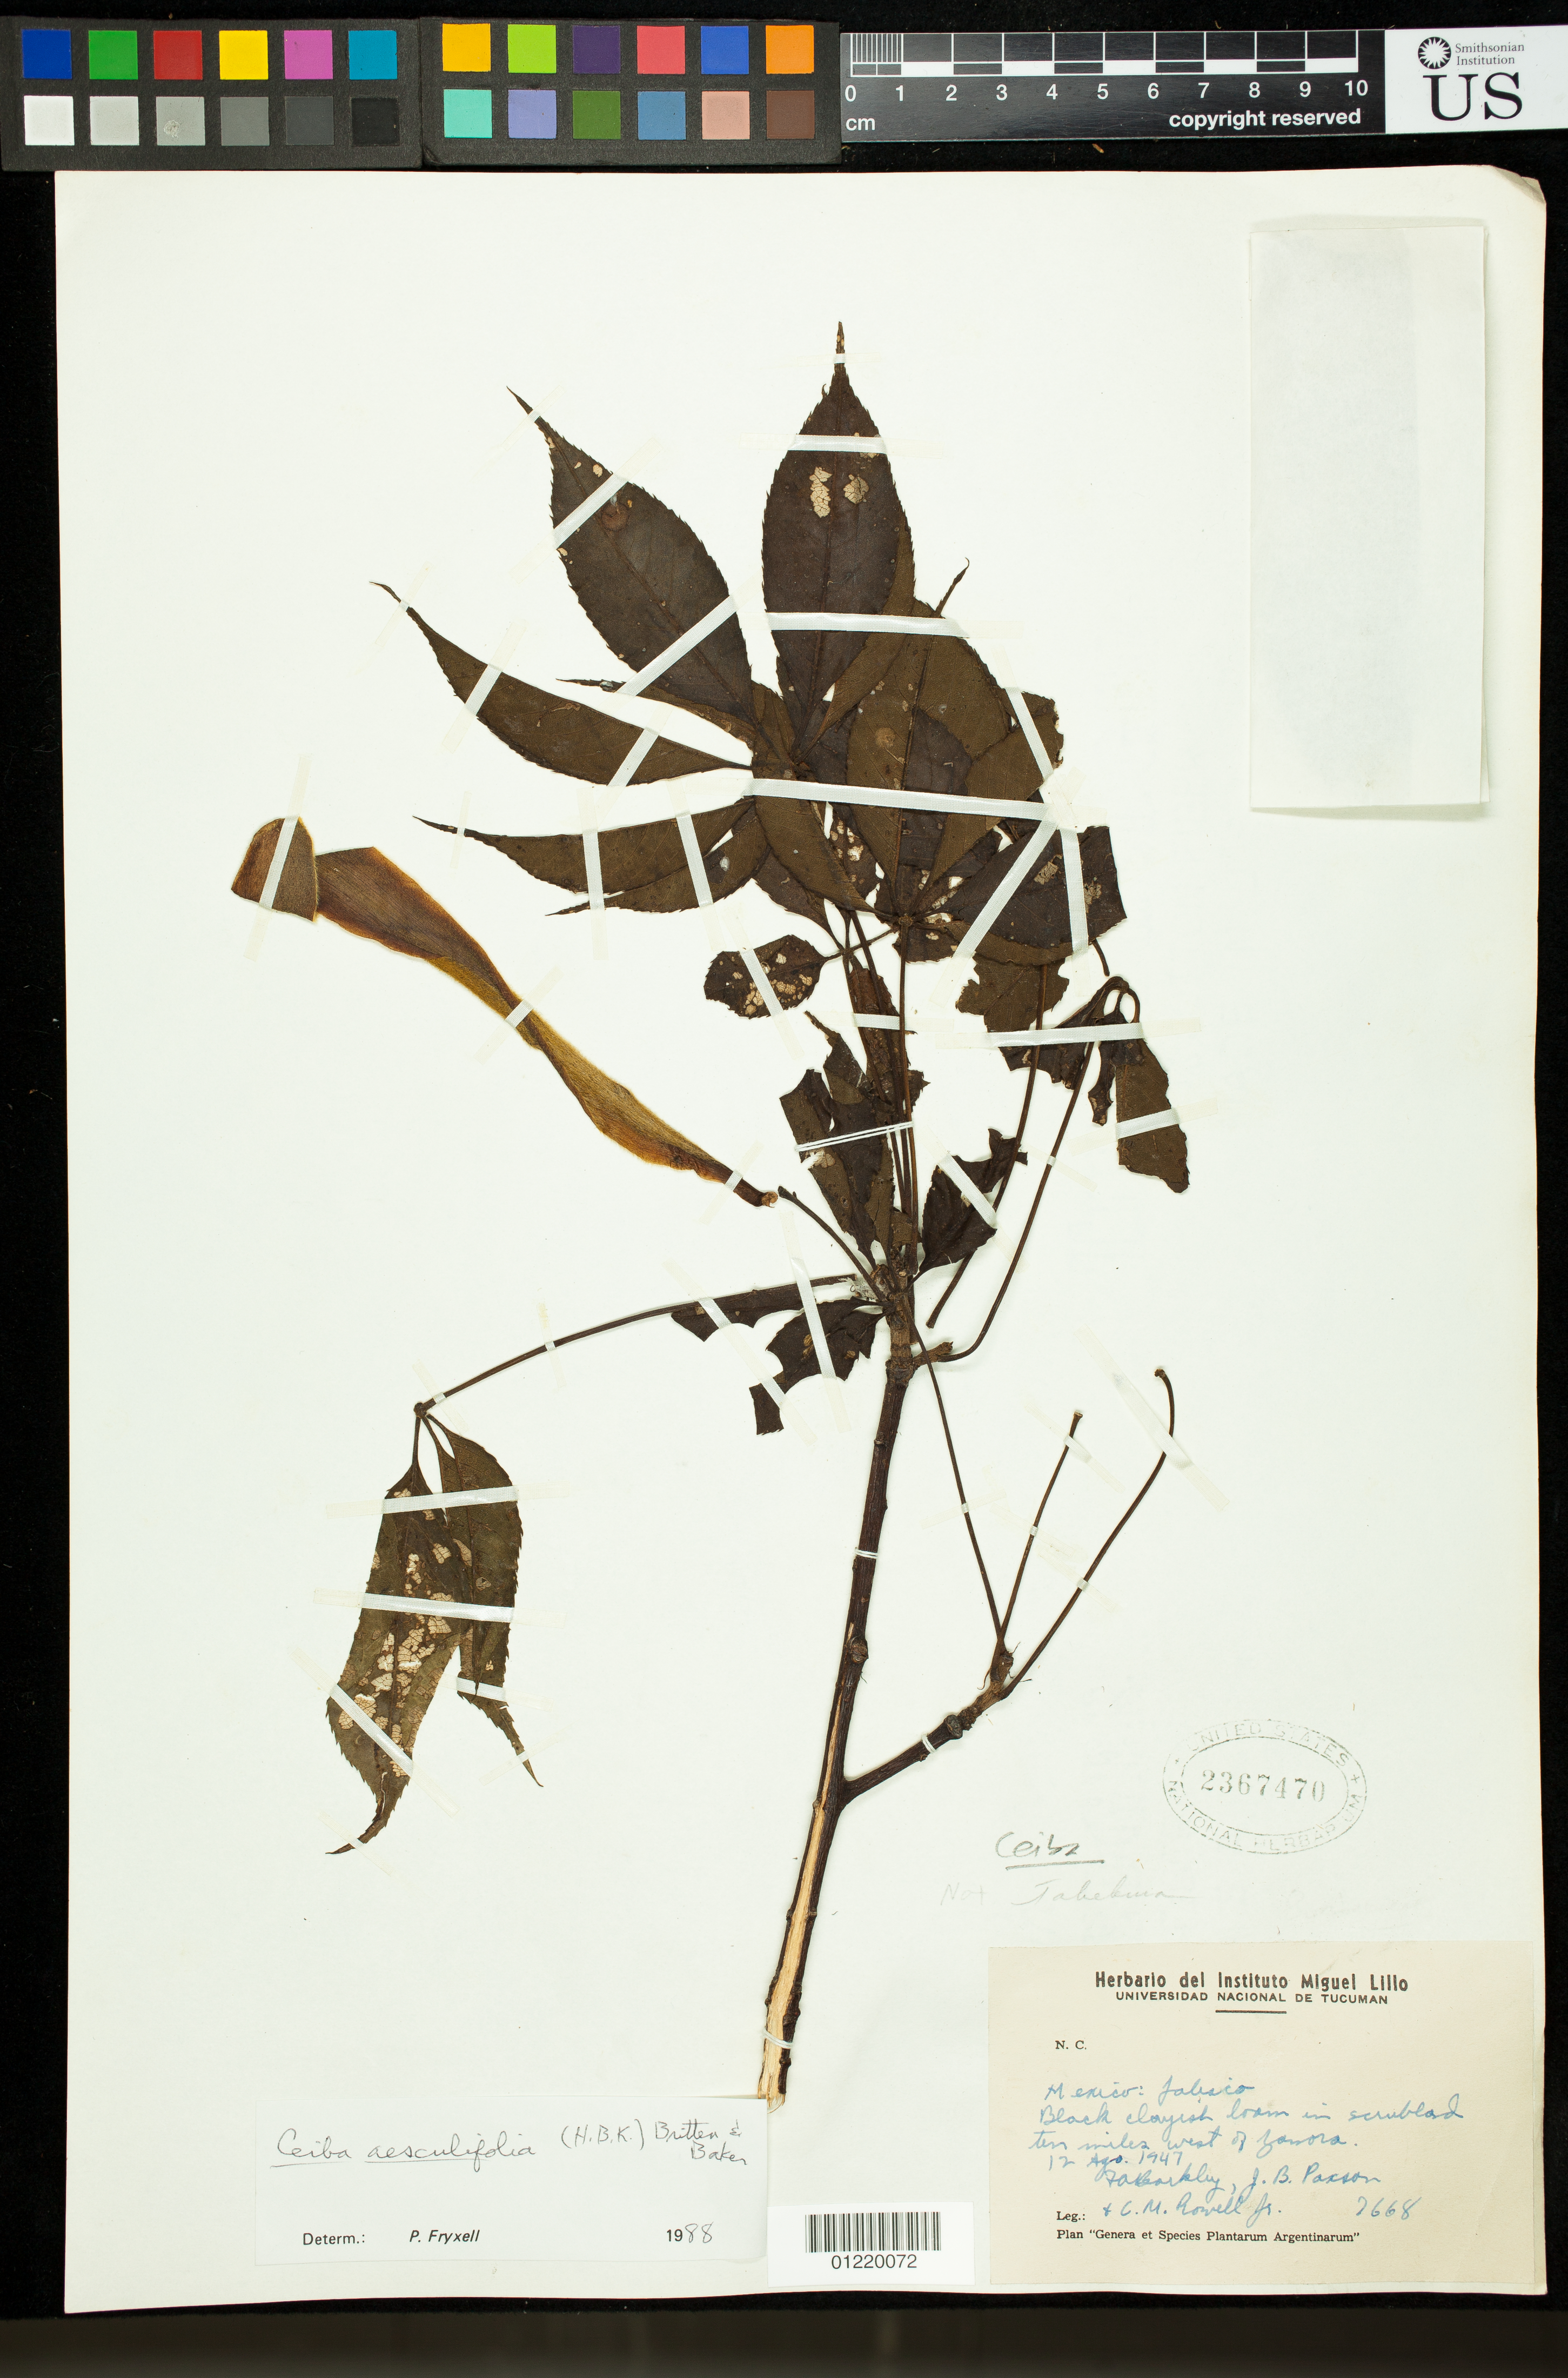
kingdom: Plantae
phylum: Tracheophyta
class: Magnoliopsida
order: Malvales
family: Malvaceae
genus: Ceiba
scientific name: Ceiba aesculifolia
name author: (Kunth) Britten & Baker f.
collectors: F. A. Barkley, J. B. Paxson & C. M. Rowell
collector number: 7668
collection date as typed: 8/12/1947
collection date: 1947-08-12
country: Mexico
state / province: Jalisco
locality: Jalisco: Scrubland 10 miles west of Zamora.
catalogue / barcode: US 2367470